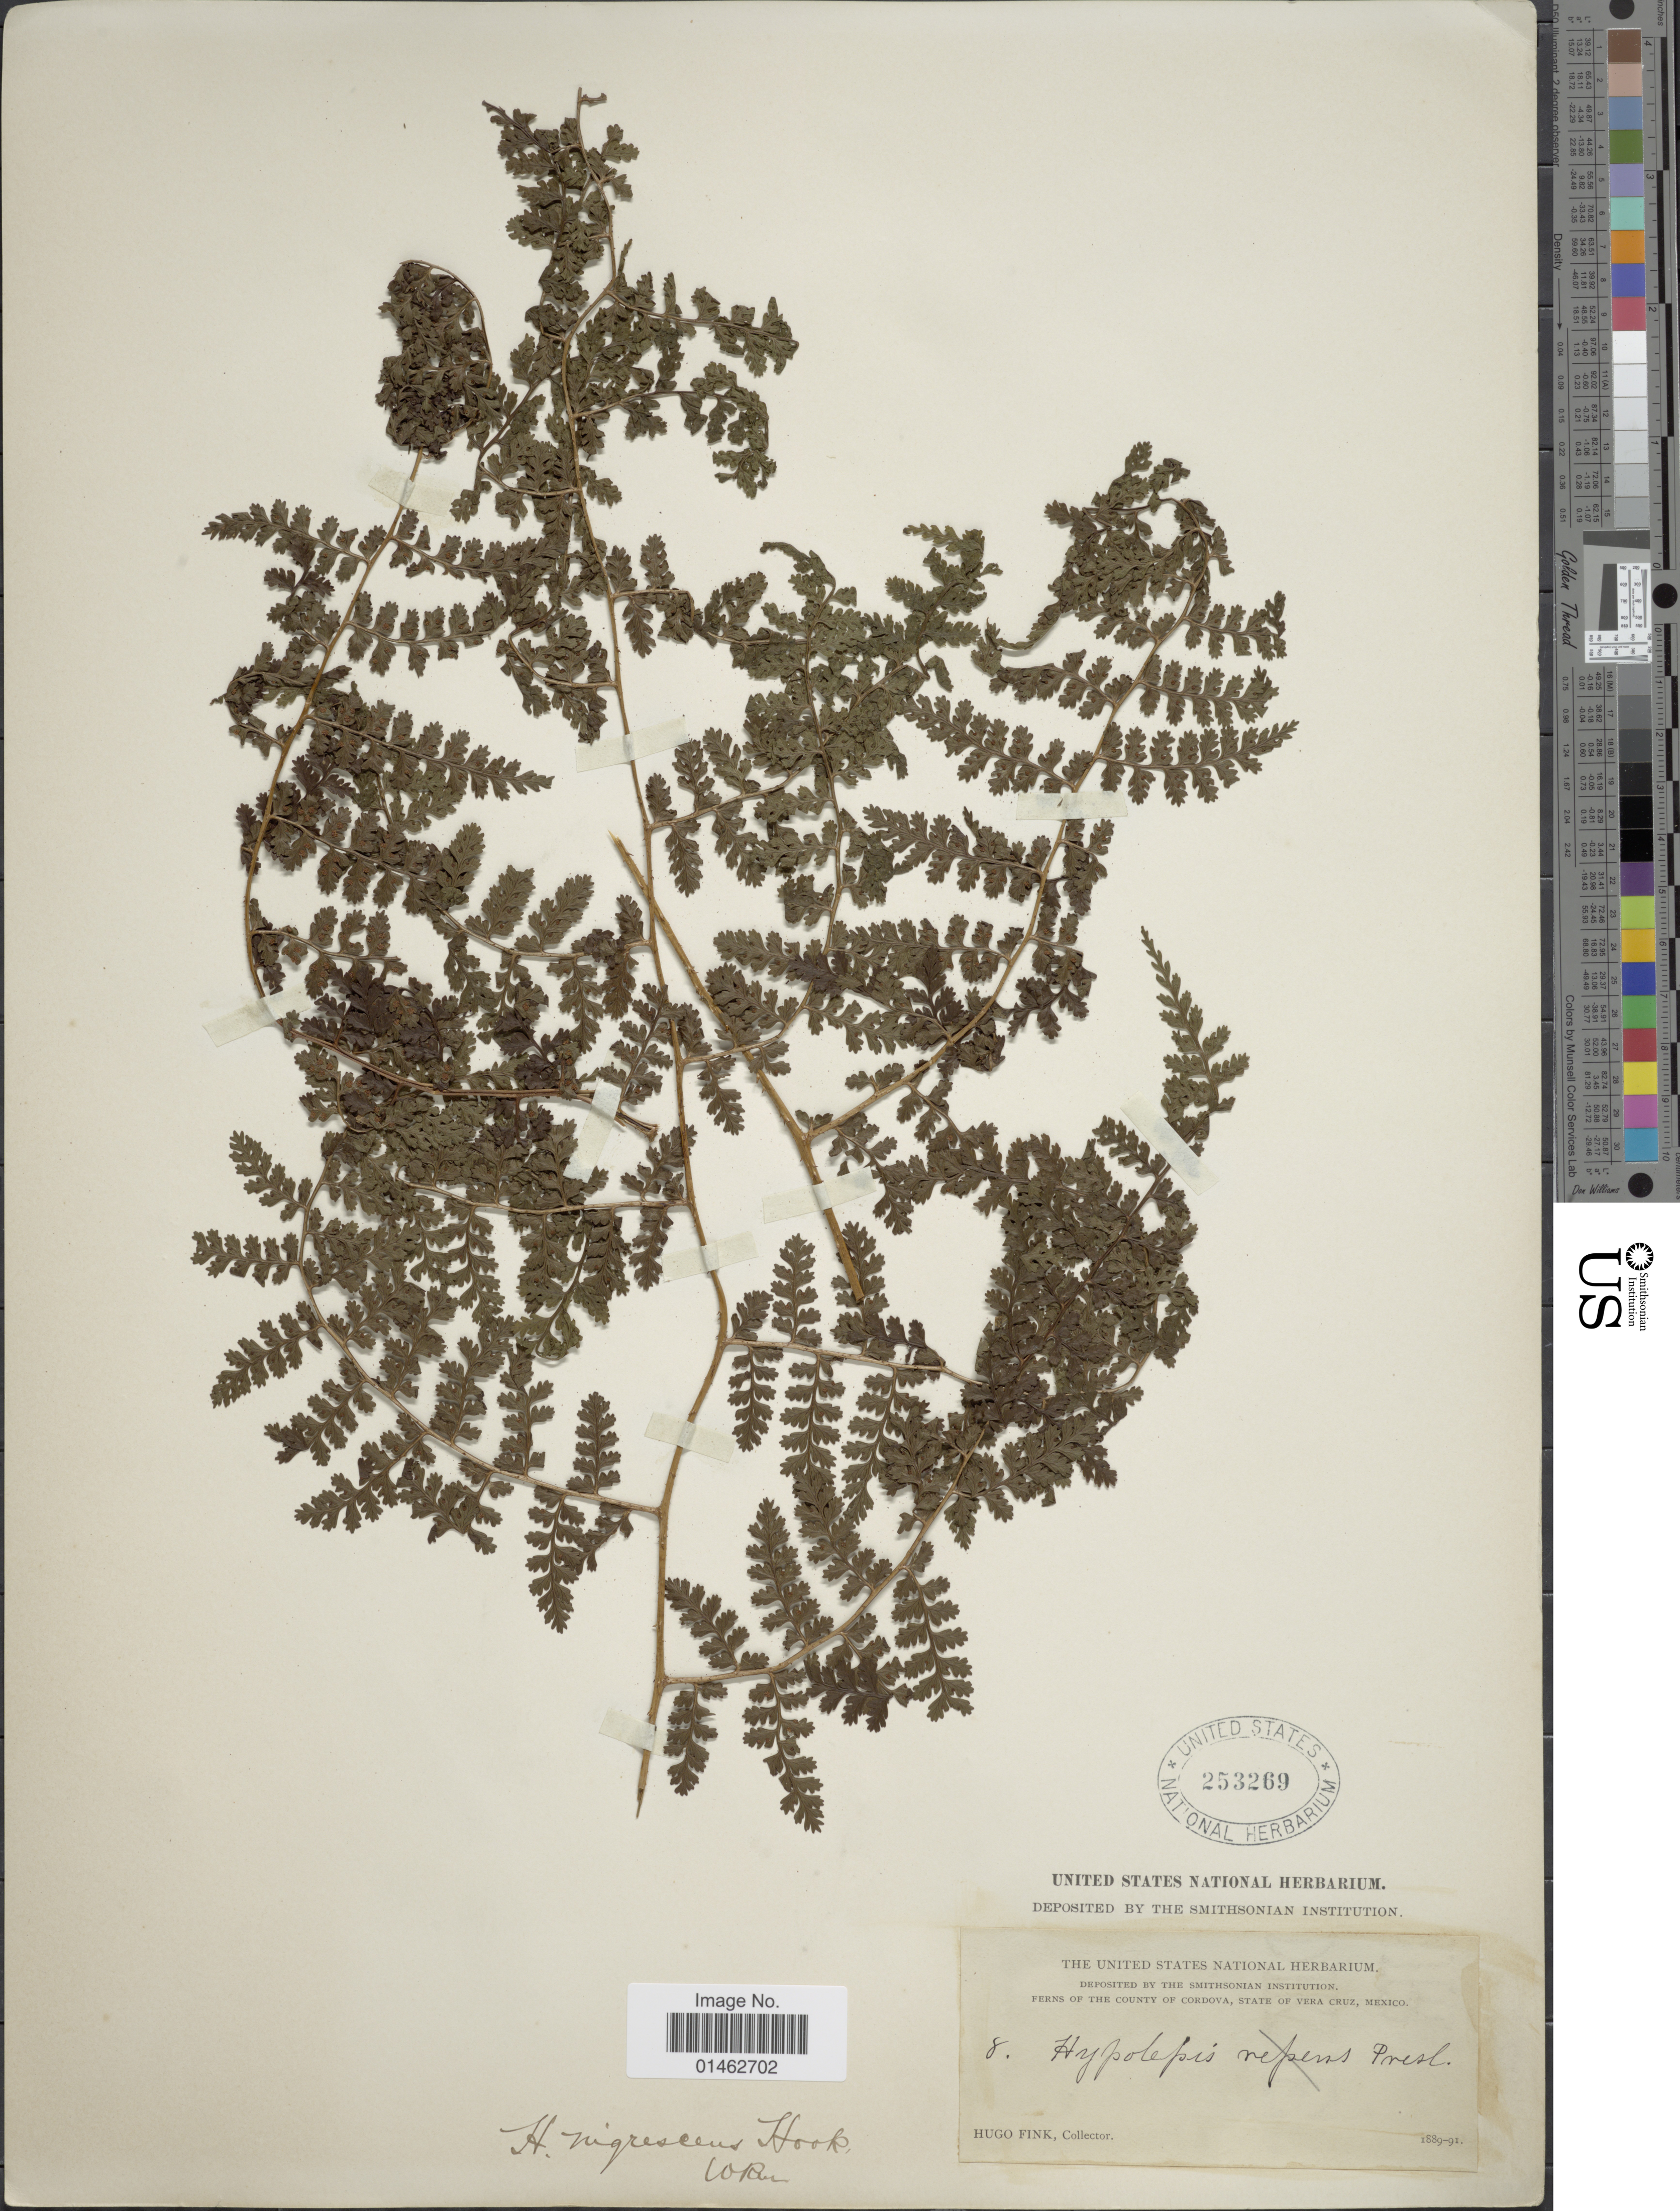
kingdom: Plantae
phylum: Tracheophyta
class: Polypodiopsida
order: Polypodiales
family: Dennstaedtiaceae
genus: Hypolepis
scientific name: Hypolepis nigrescens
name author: Hook.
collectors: H. Fink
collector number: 8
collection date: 1889/1891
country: Mexico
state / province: Veracruz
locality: The County of Cordova, State of Vera Cruz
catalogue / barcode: US 253269